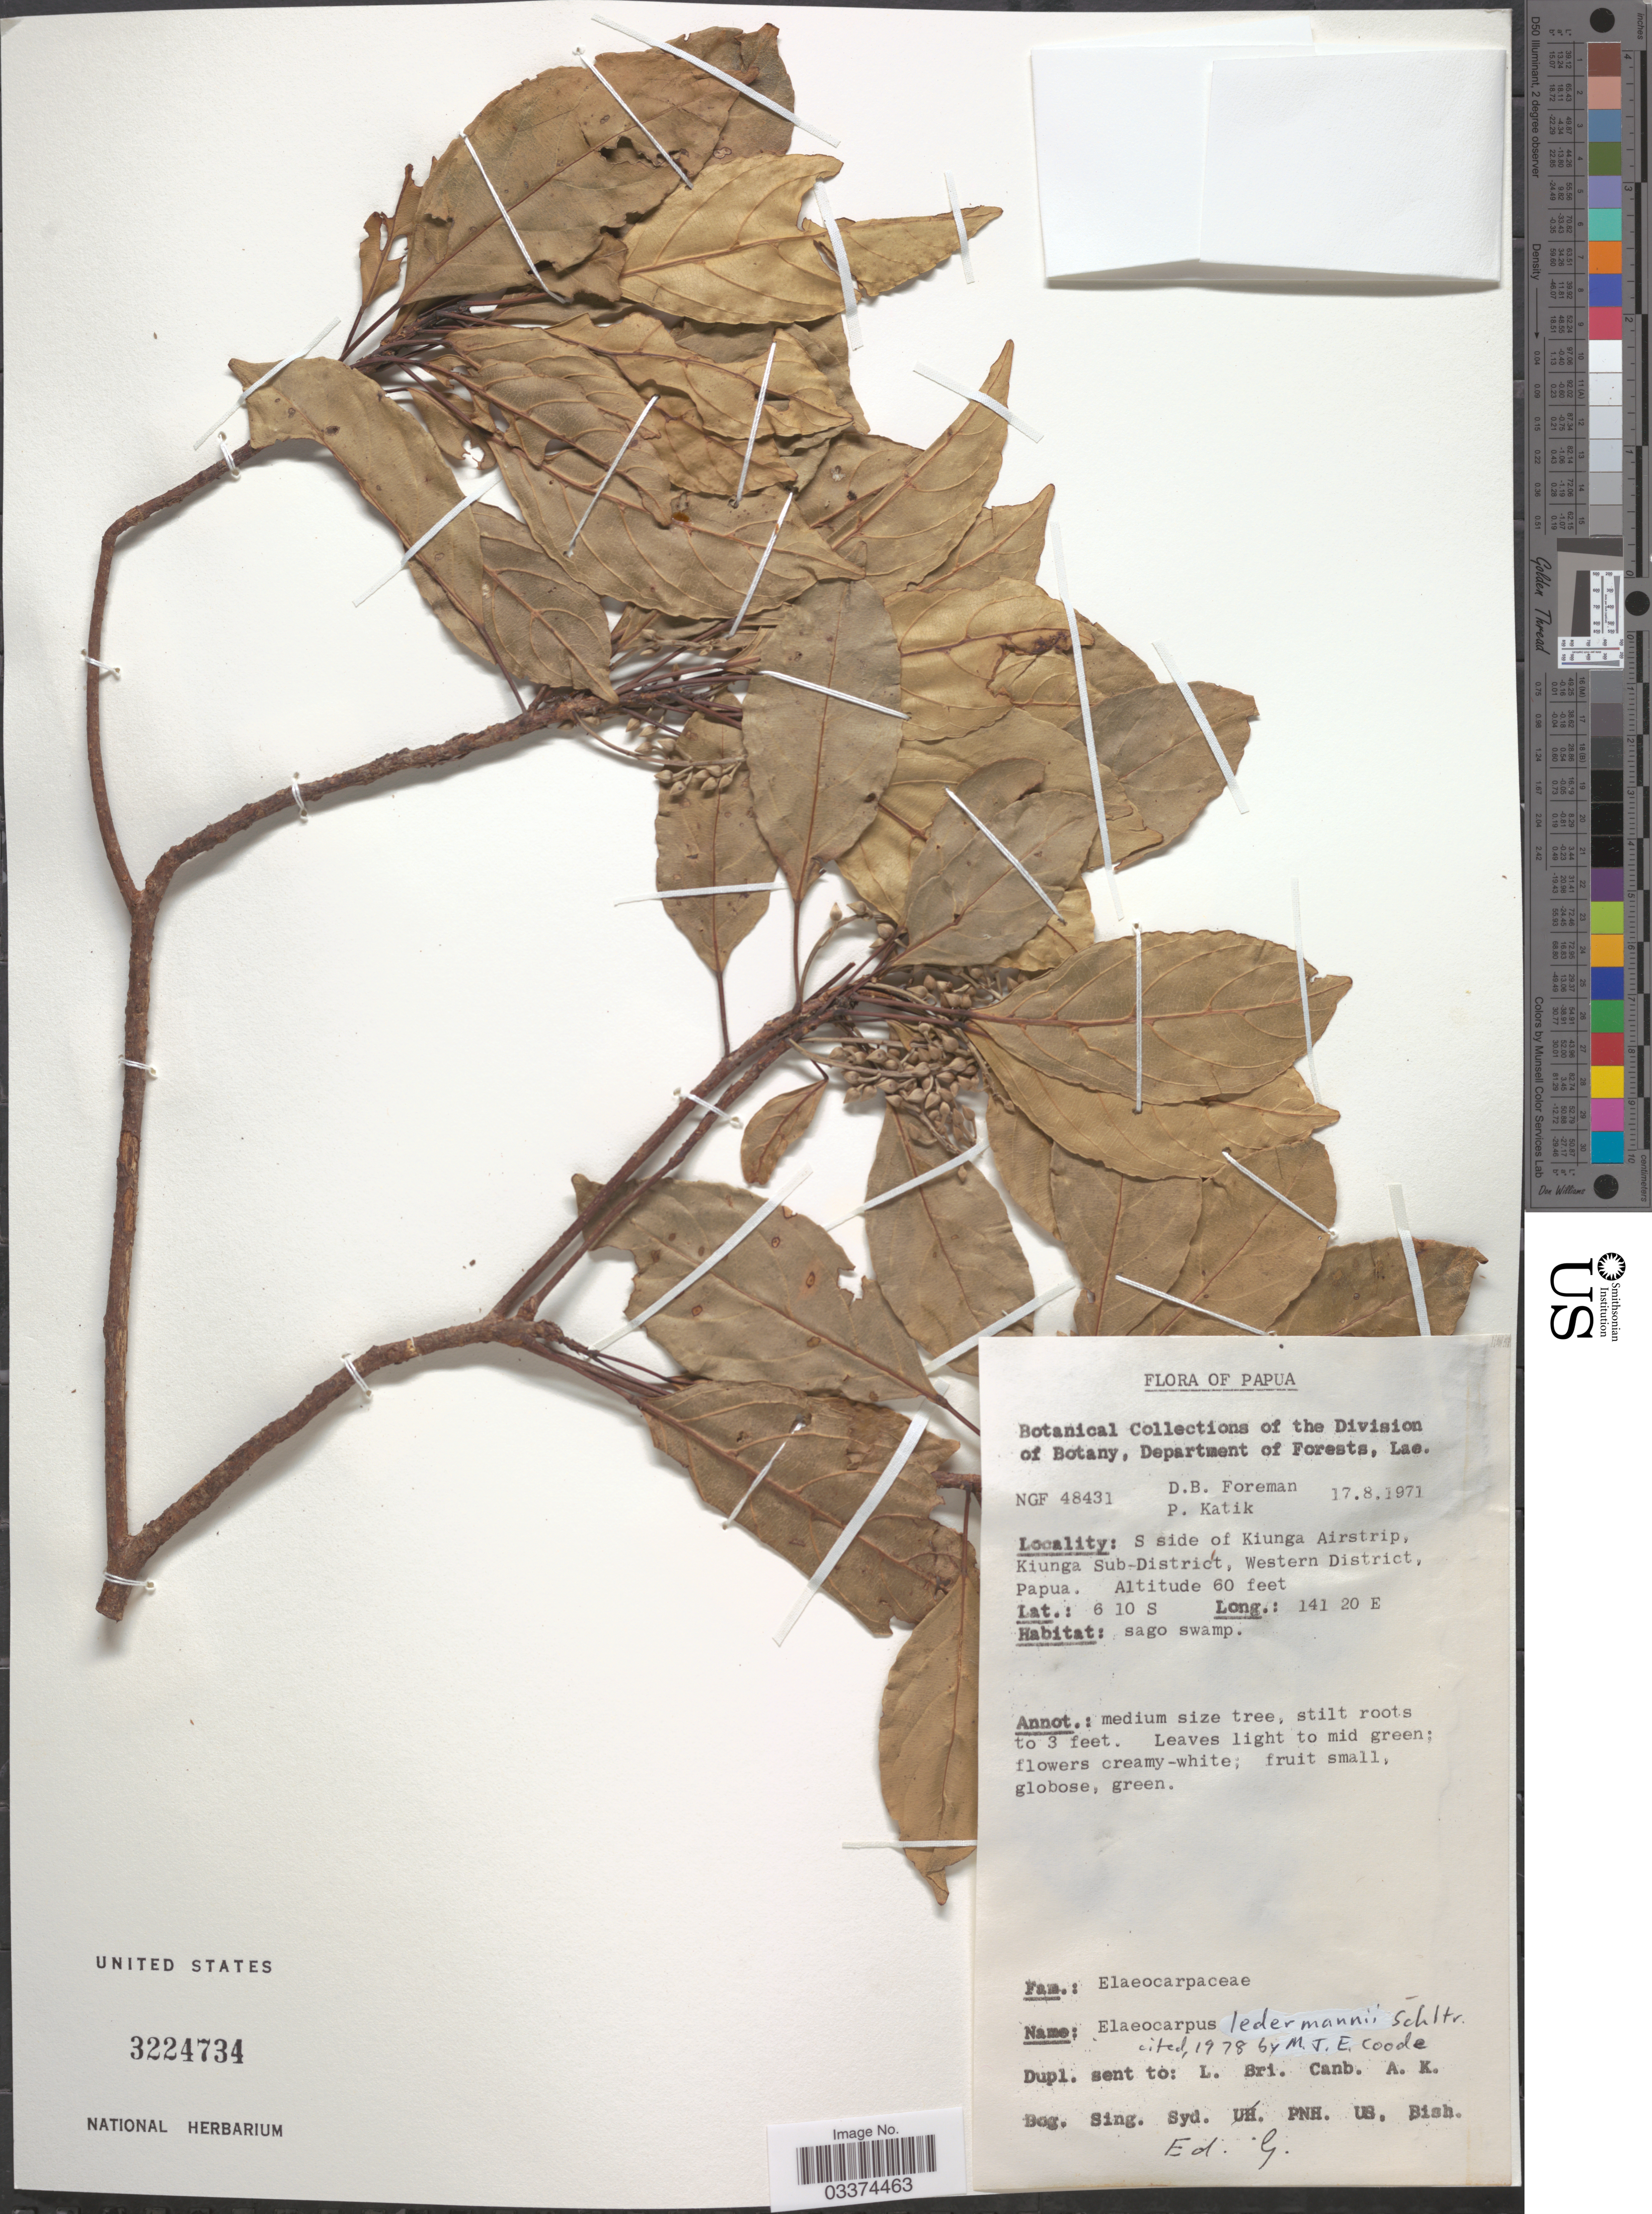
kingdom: Plantae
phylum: Tracheophyta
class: Magnoliopsida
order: Oxalidales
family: Elaeocarpaceae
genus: Elaeocarpus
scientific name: Elaeocarpus ledermannii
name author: Schltr.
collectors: D. Foreman & P. Katik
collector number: NGF48431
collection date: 1971-08-17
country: Papua New Guinea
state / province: Manus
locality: Papua, S side of Kiunga Airstrip, Kiunga Sub-District, Western District, Papua.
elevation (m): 18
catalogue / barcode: US 3224734